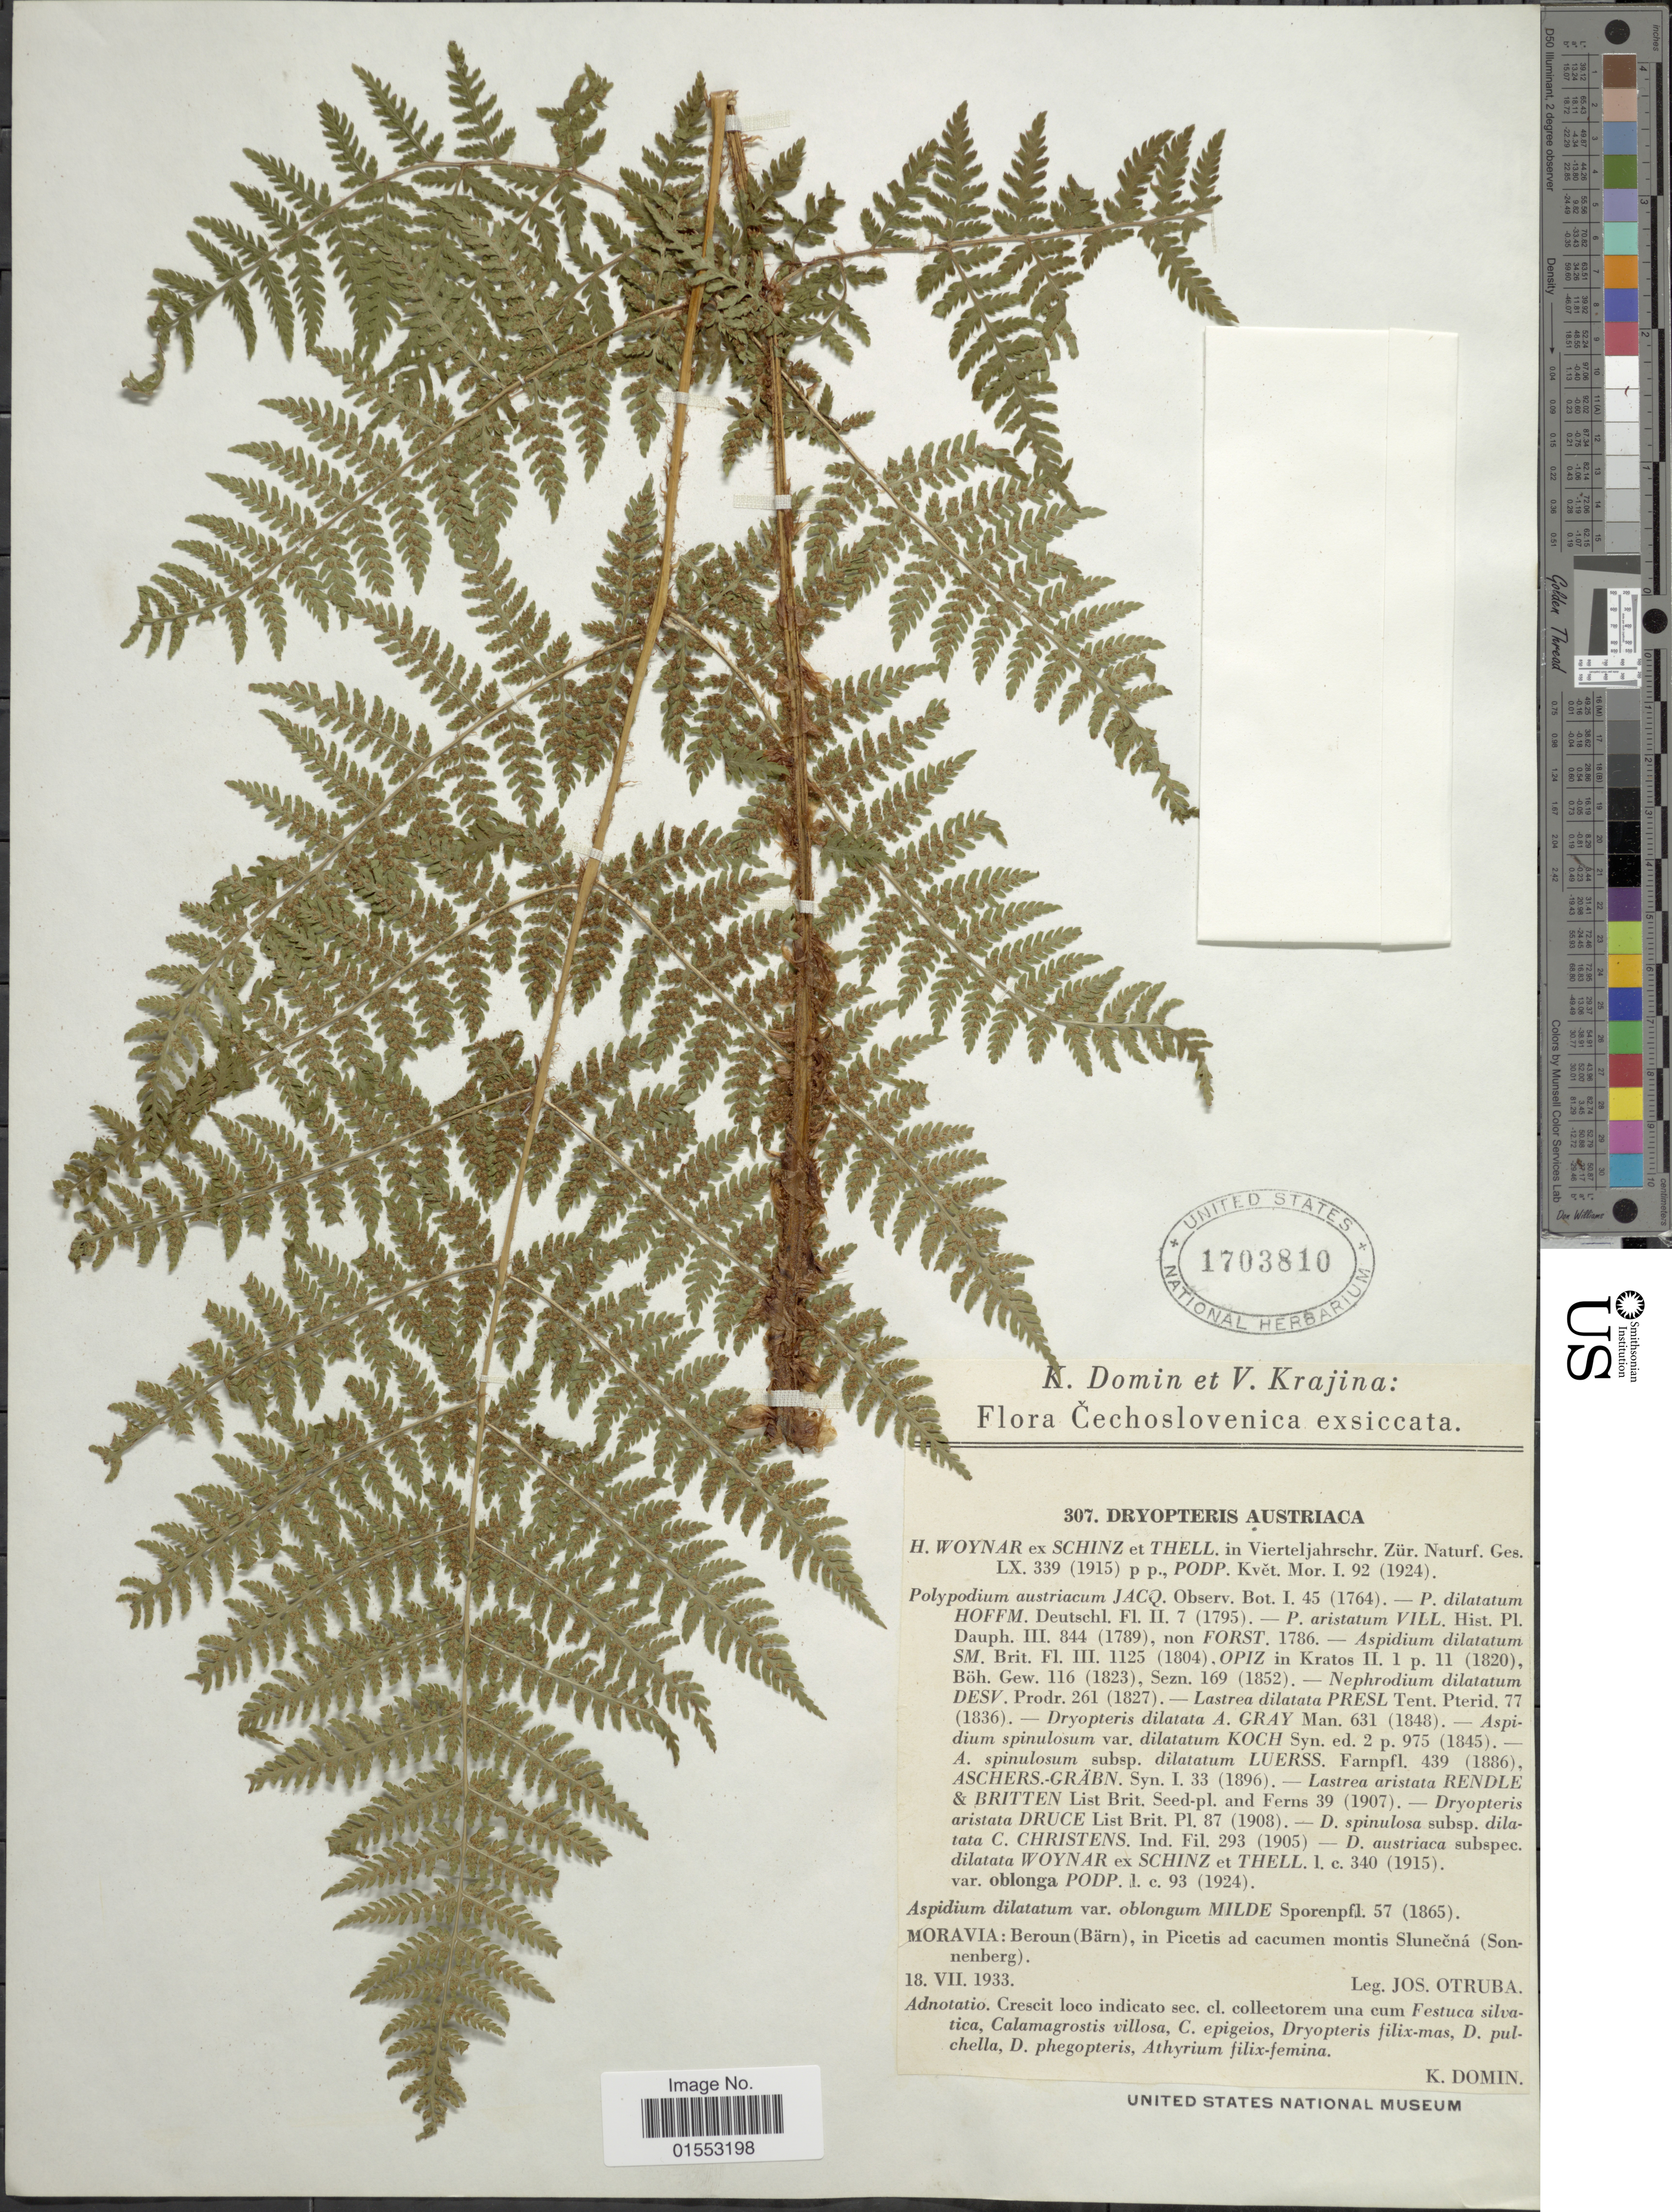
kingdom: Plantae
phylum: Tracheophyta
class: Polypodiopsida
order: Polypodiales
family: Dryopteridaceae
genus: Dryopteris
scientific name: Dryopteris dilatata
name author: (Hoffm.) A. Gray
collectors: J. Otruba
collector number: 307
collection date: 1933-07-18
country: Czechia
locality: Moravia: Beroun (Barn), in Picetis ad cacumen montis Sluncena (Sonnenbrg)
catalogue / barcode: US 1703810